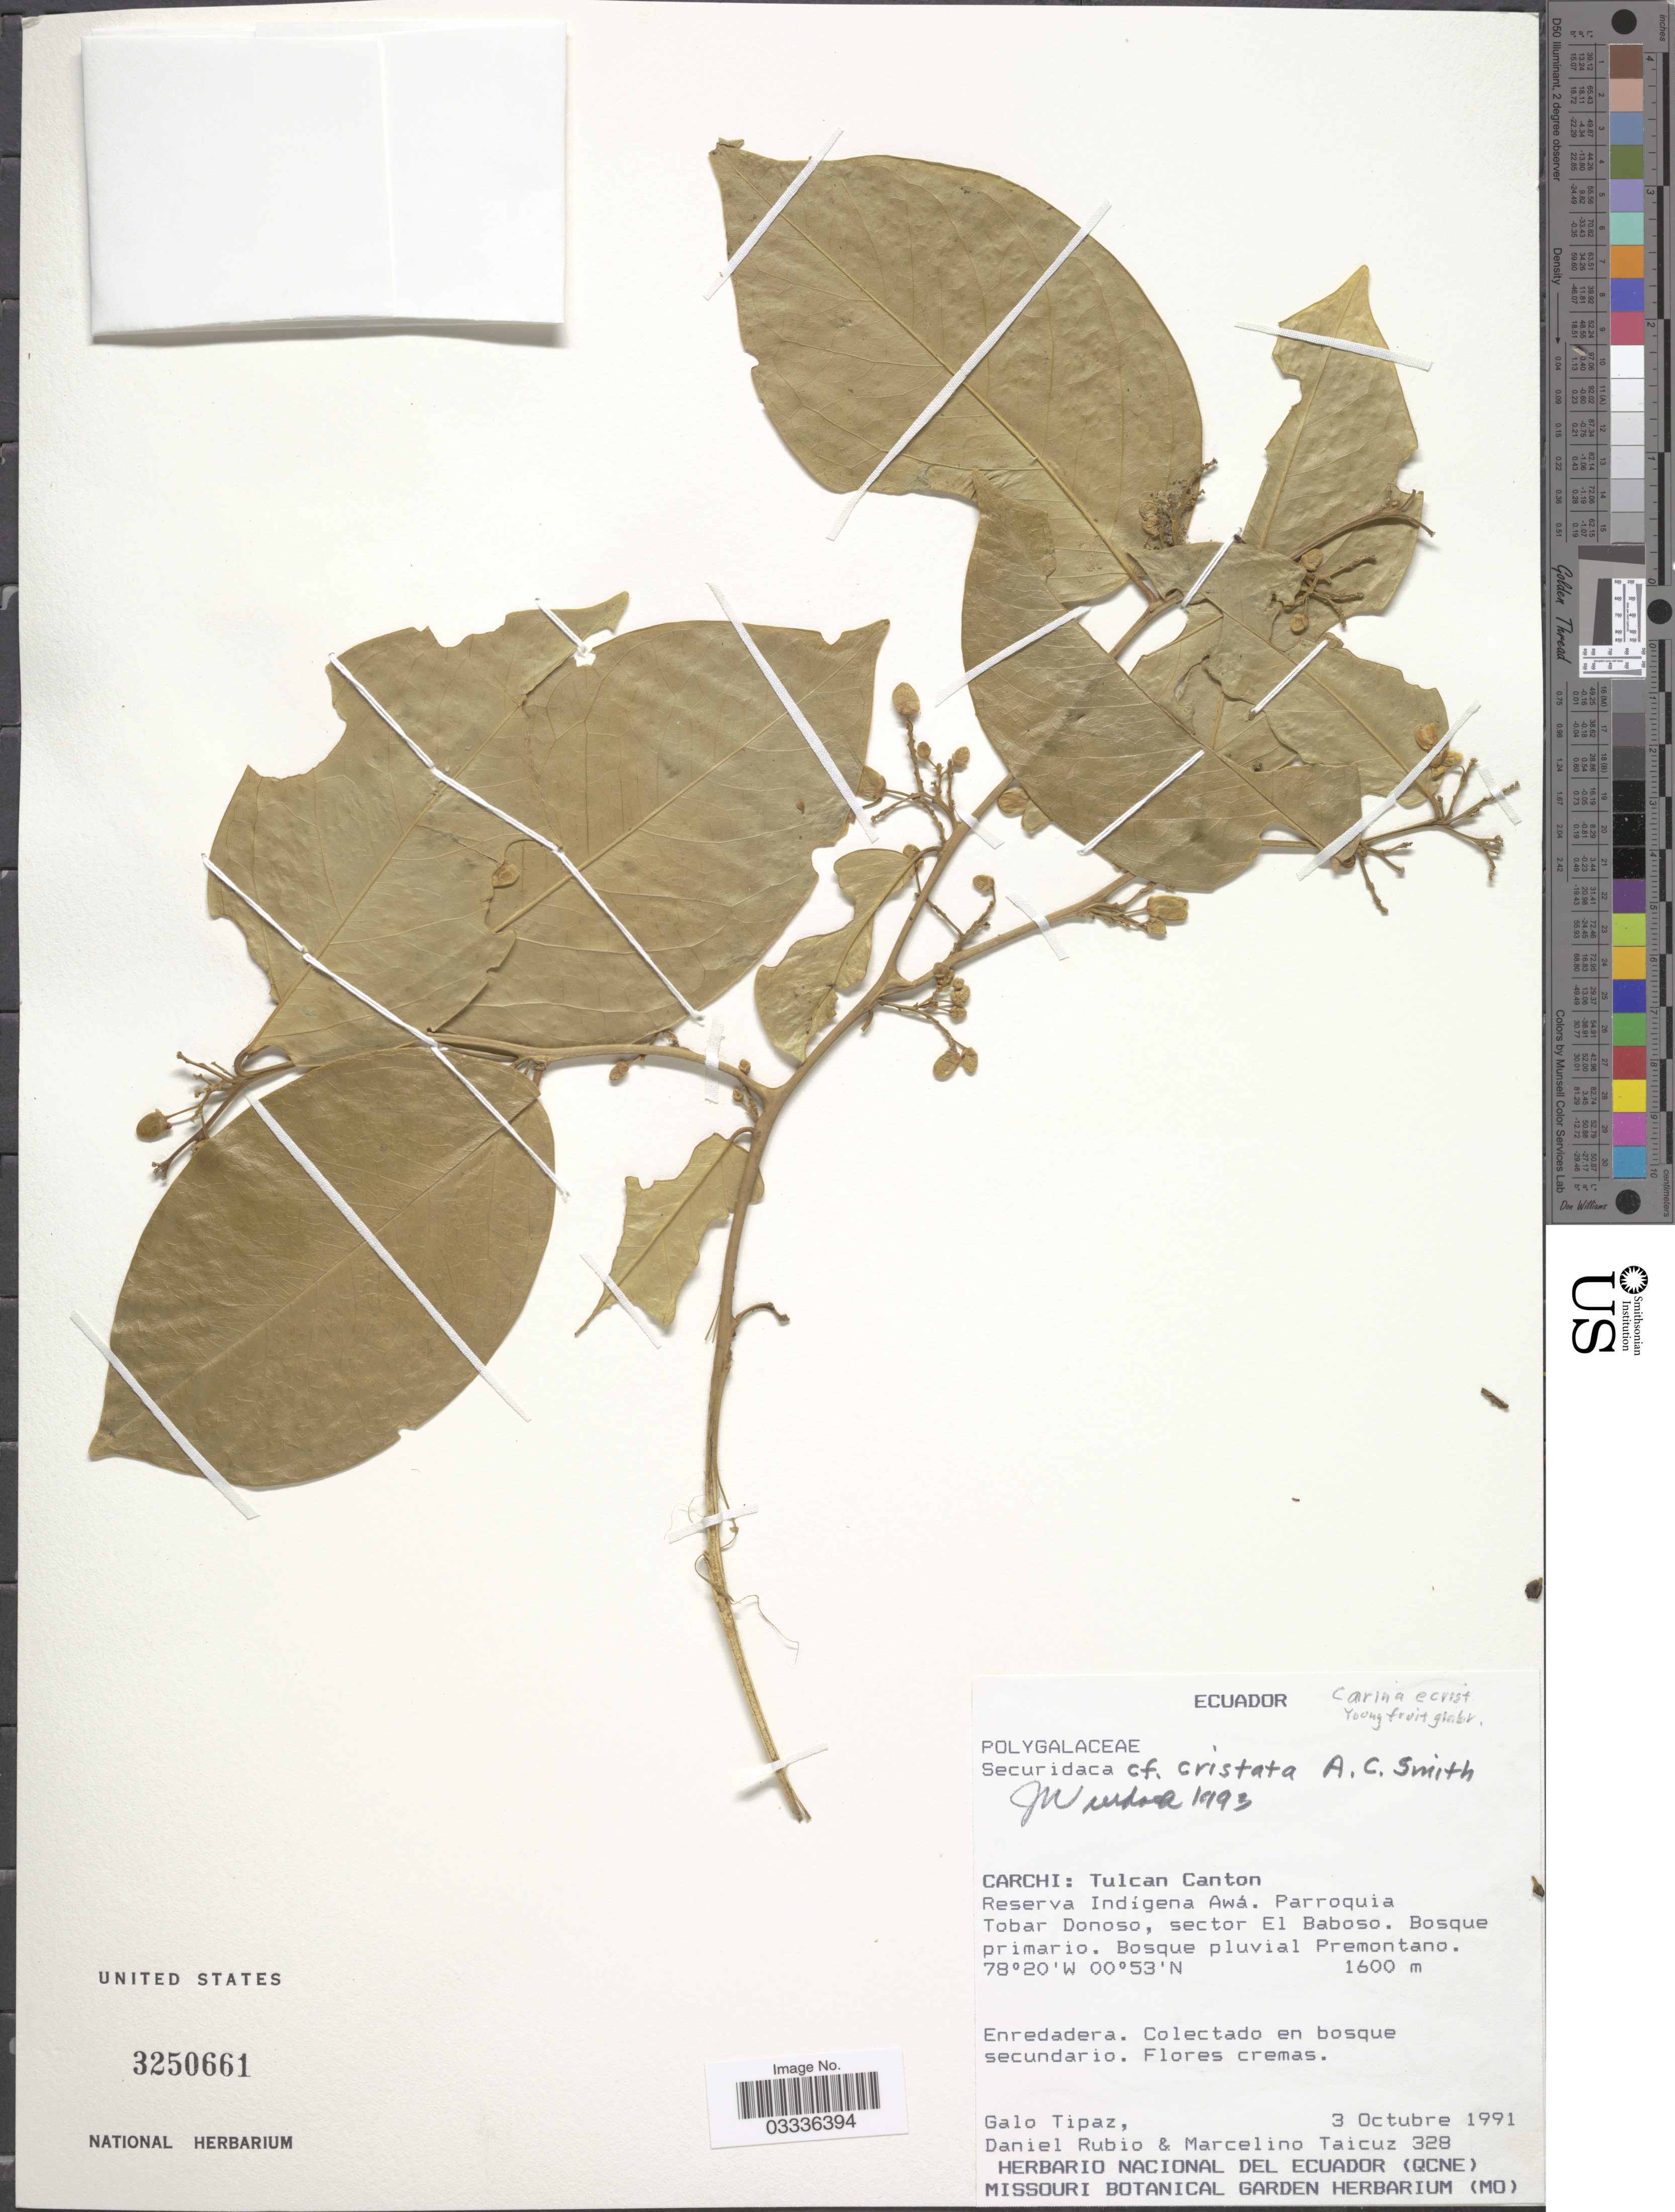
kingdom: Plantae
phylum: Tracheophyta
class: Magnoliopsida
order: Fabales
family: Polygalaceae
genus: Securidaca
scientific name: Securidaca cristata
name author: A.C. Sm.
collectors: G. Tipaz, D. Rubio & M. Taicuz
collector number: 328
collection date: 1991-10-03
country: Ecuador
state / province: Carchi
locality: Tulcan Canton. Reserva Indígena Awá. Parroquia Tobar Donoso, sector El Baboso.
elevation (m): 1600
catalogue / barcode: US 3250661